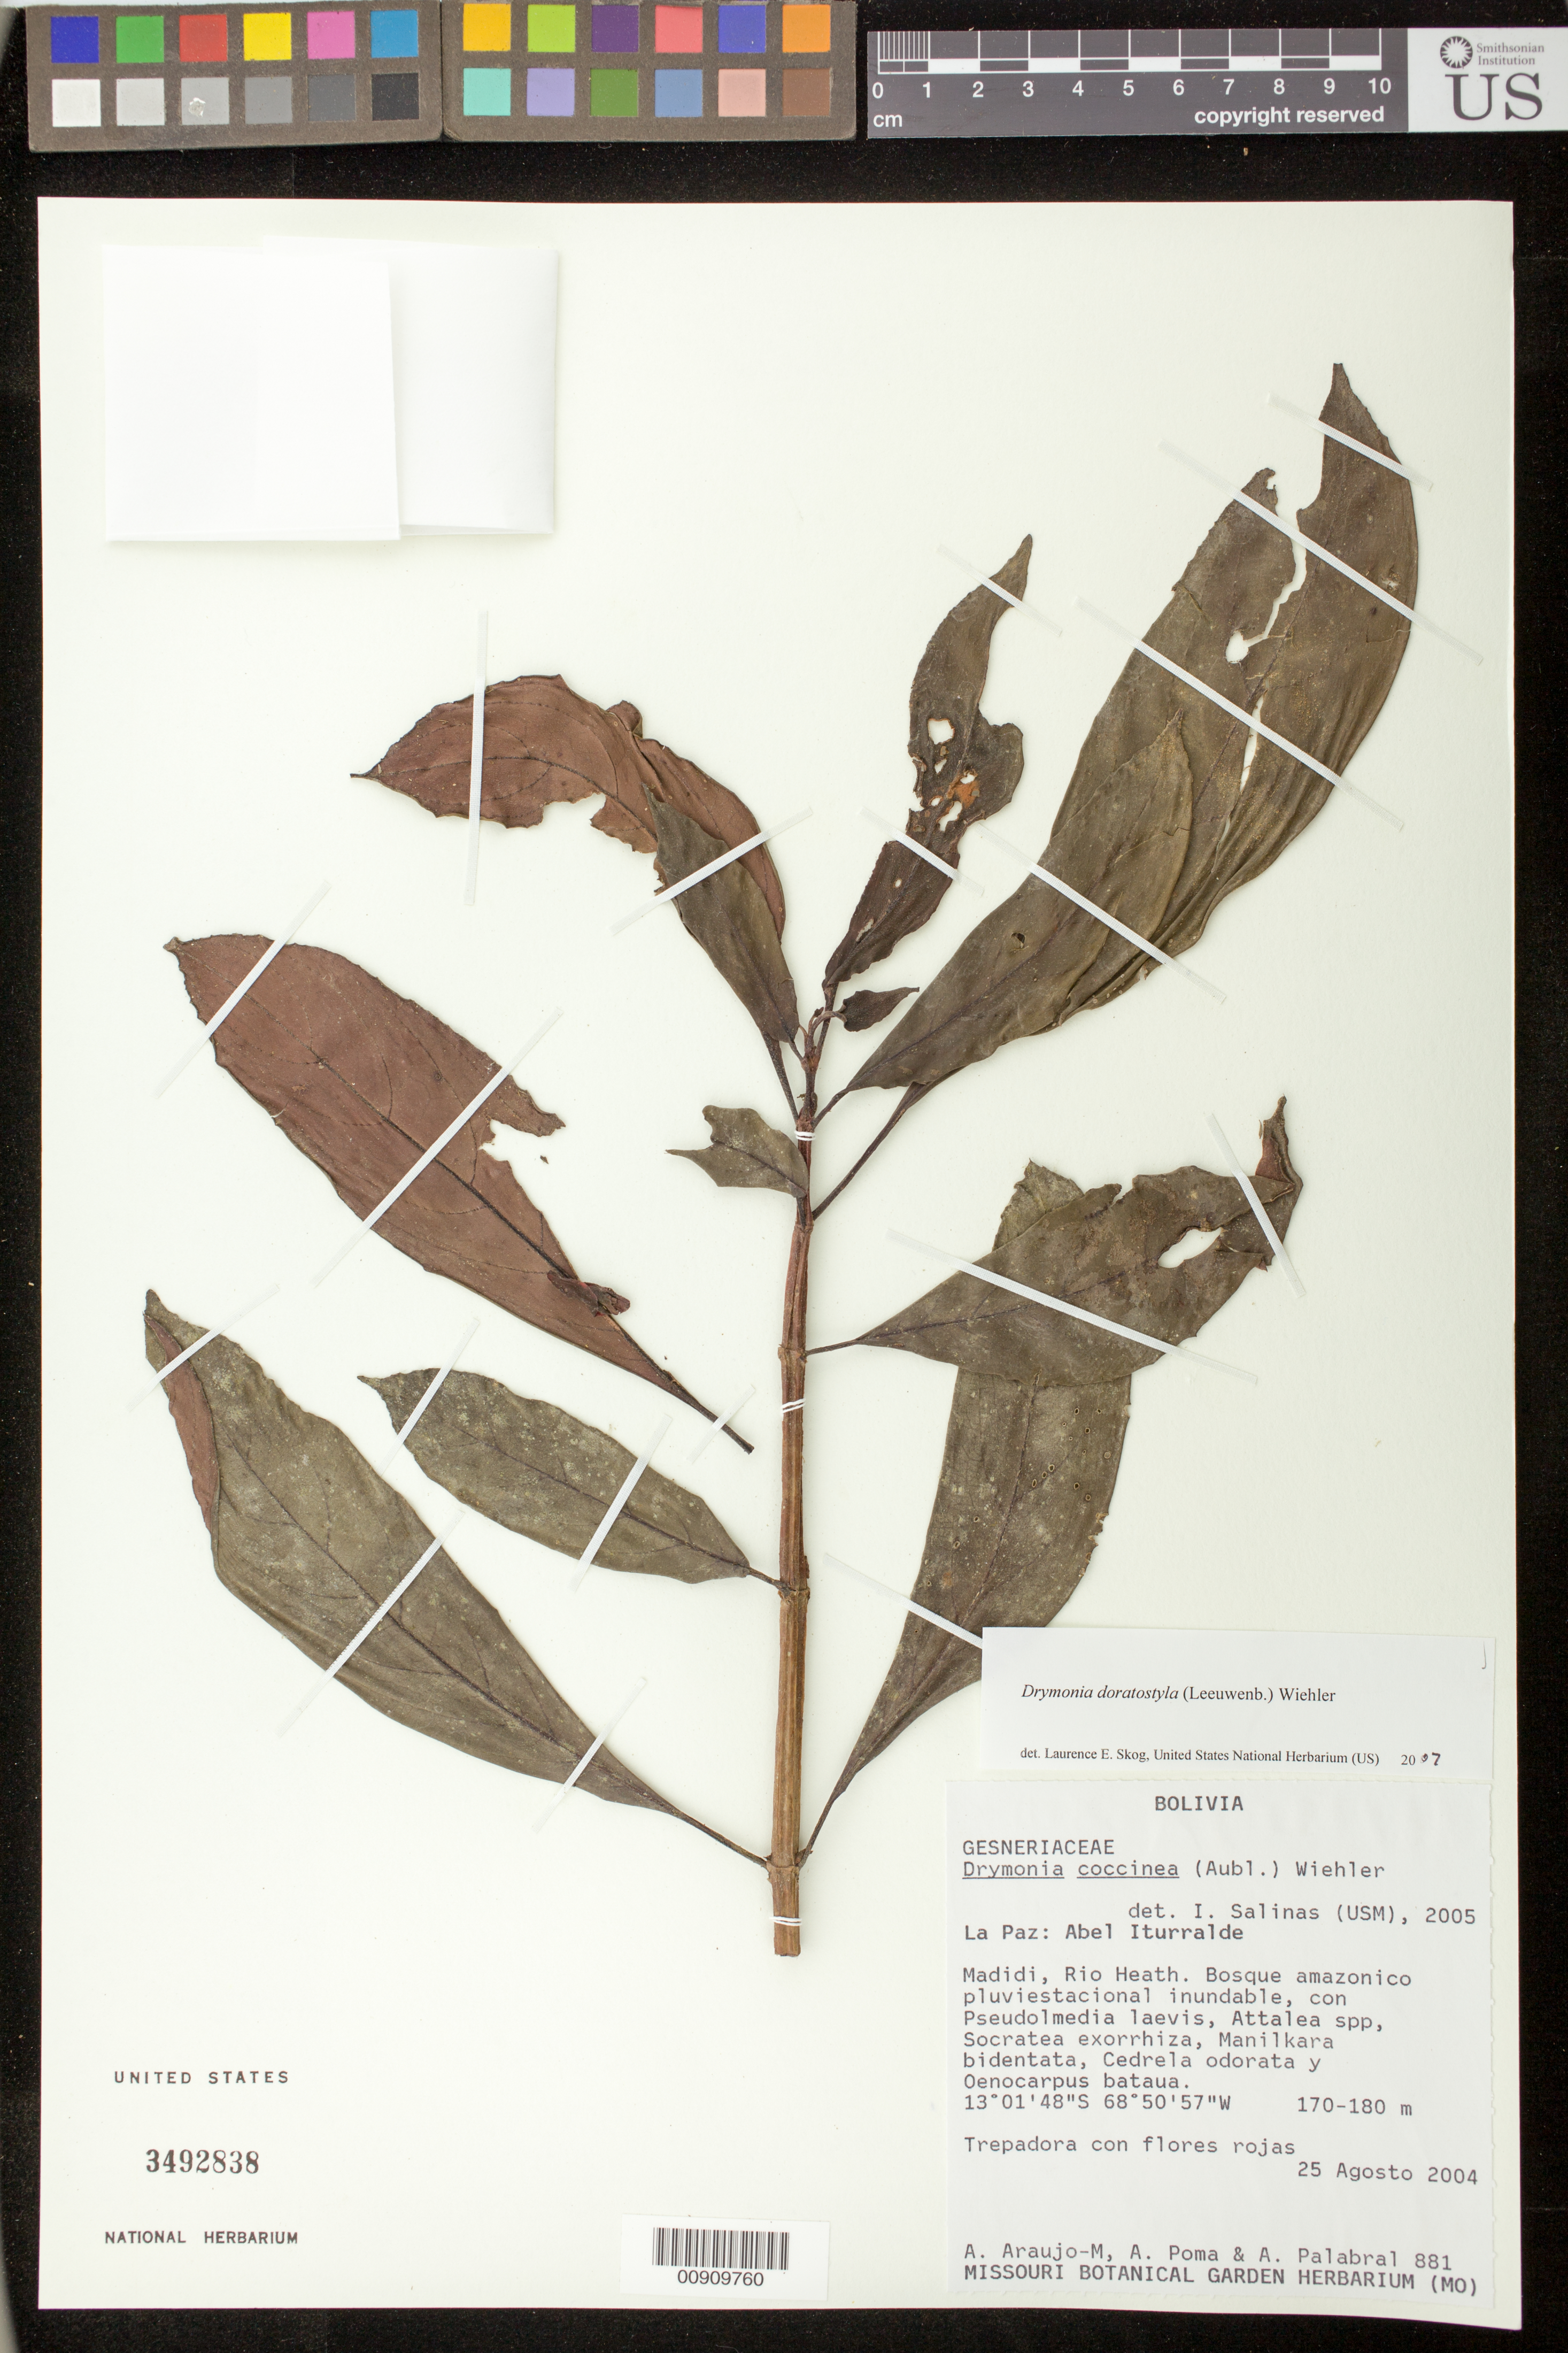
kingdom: Plantae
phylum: Tracheophyta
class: Magnoliopsida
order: Lamiales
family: Gesneriaceae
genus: Drymonia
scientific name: Drymonia doratostyla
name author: (Leeuwenb.) Wiehler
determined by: Skog, Laurence E.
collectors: A. Araujo-M., A. Poma & A. Palabral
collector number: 881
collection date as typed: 25 Aug 2004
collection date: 2004-08-25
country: Bolivia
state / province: La Paz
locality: La Paz: La Paz. Parque Nacional Madidi, Roo Heath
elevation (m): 170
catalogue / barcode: US 3492838